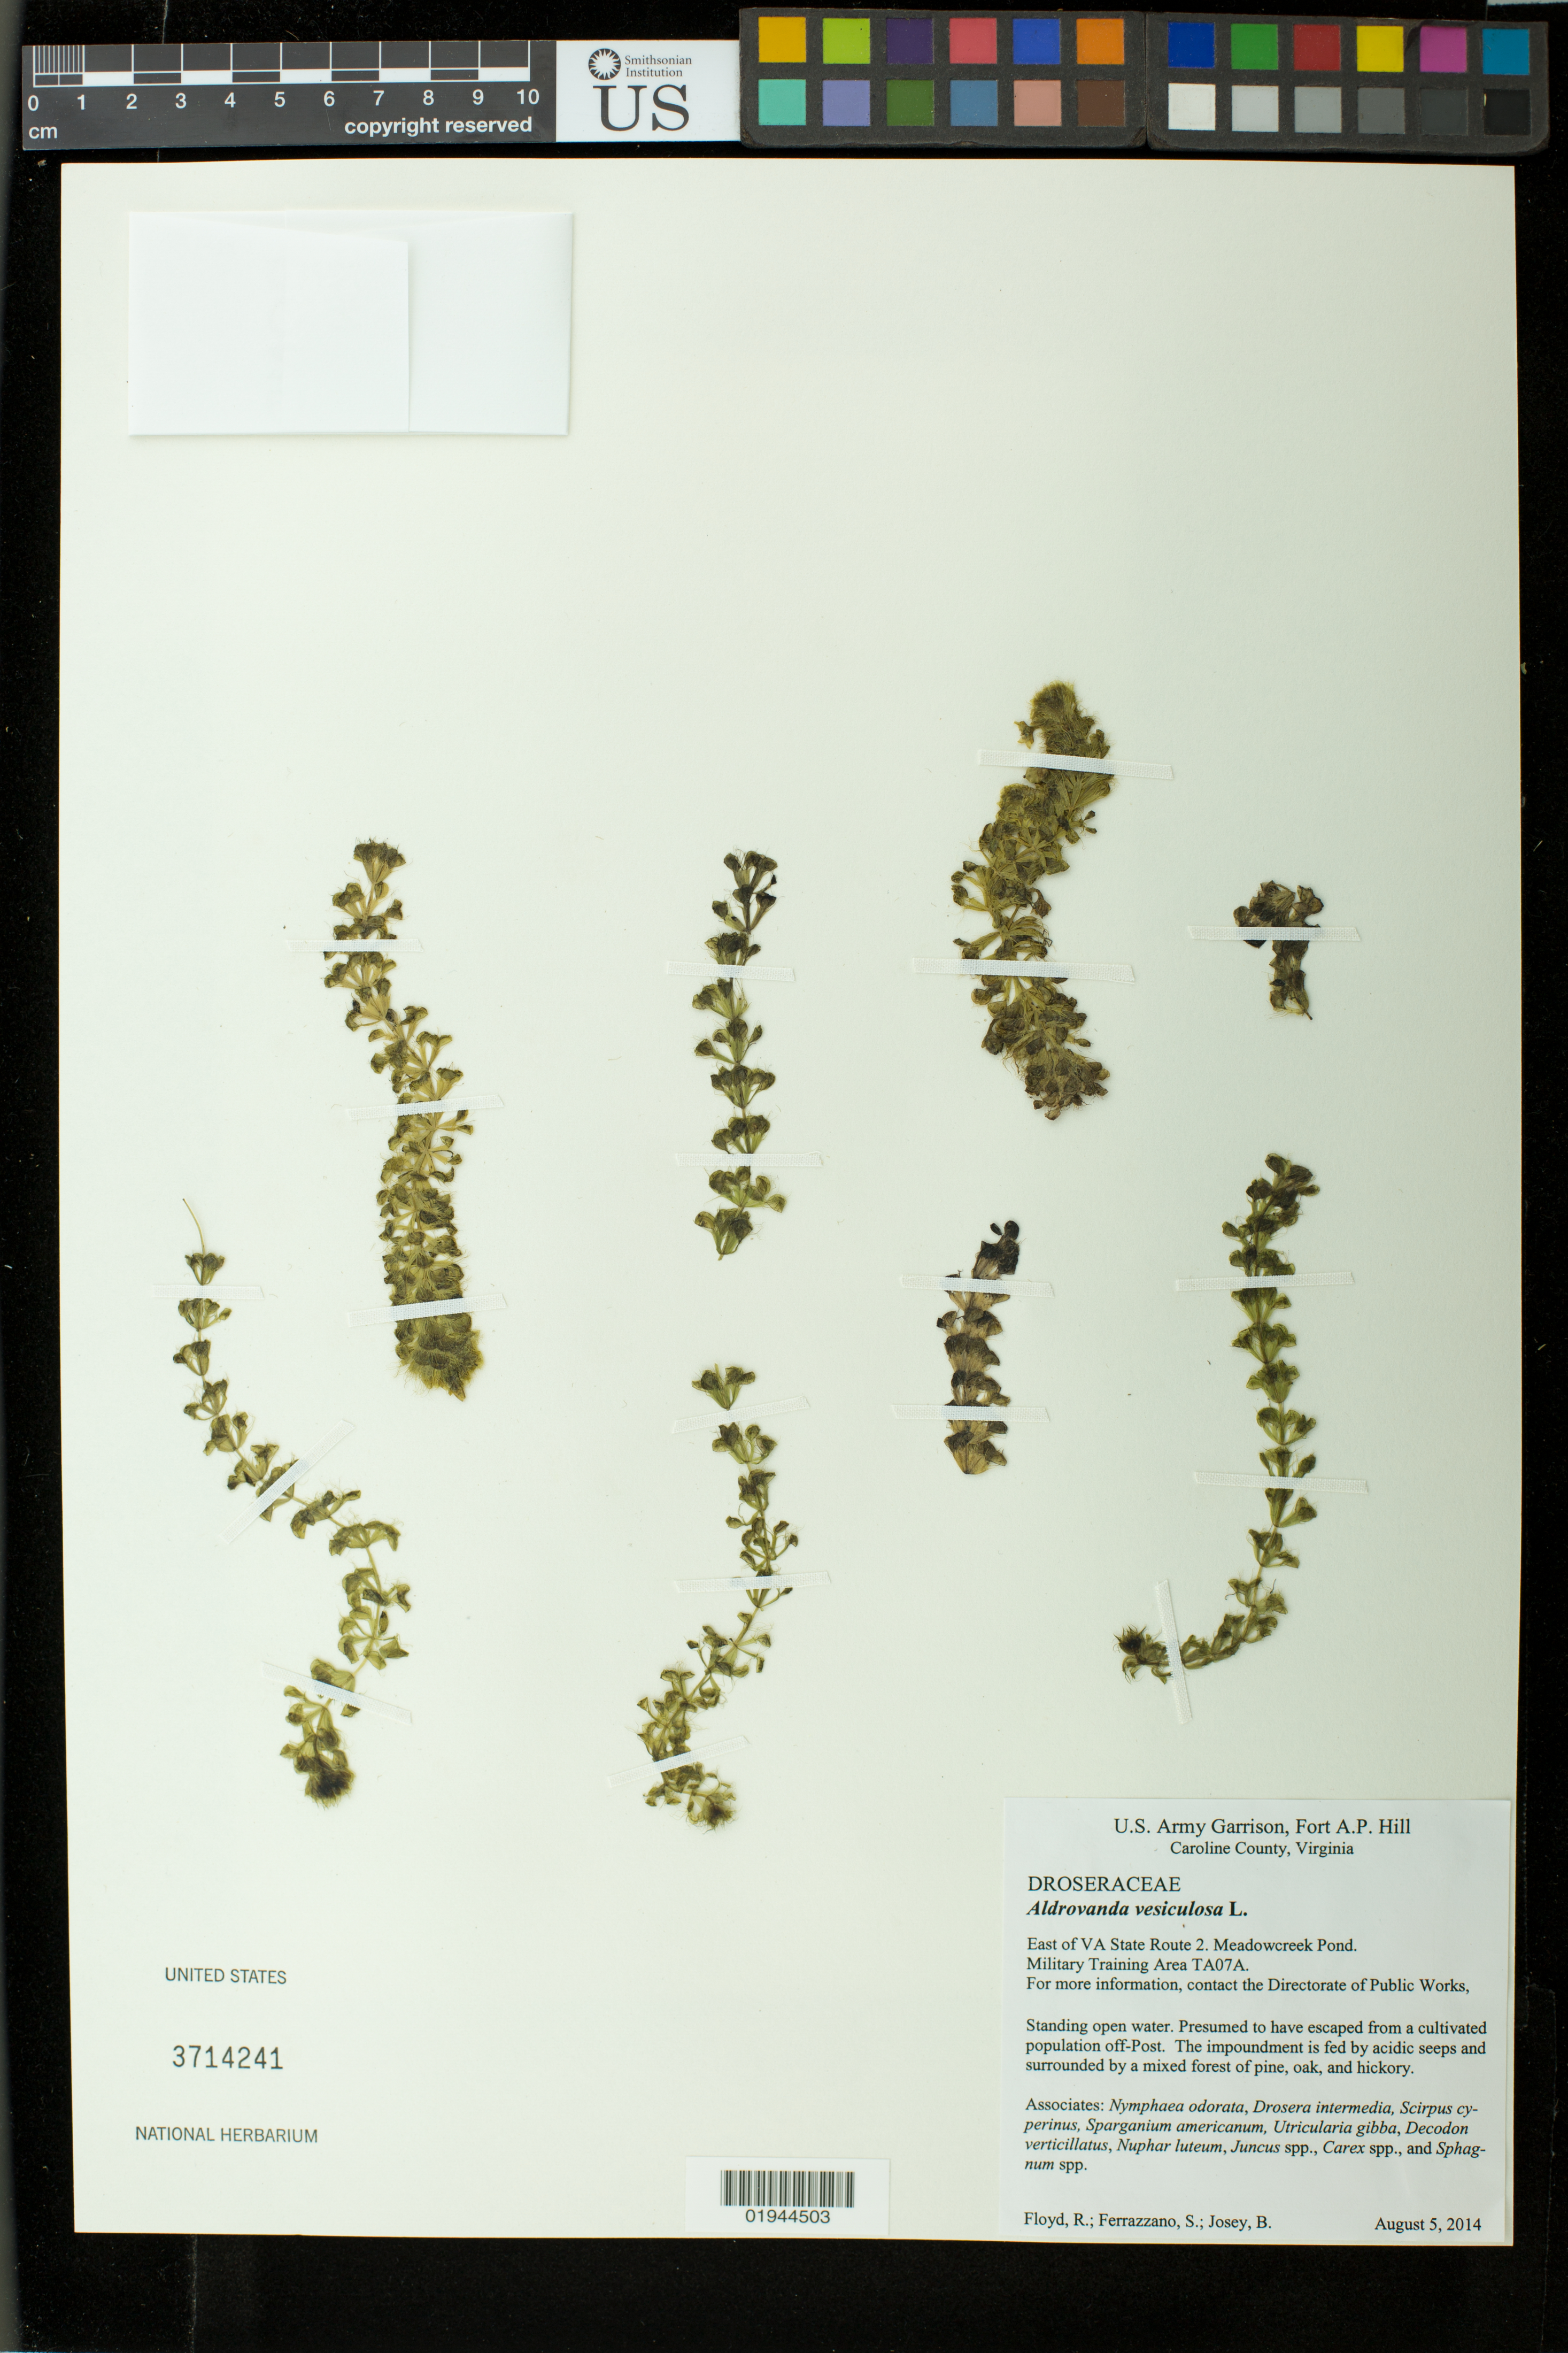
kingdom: Plantae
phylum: Tracheophyta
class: Magnoliopsida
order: Caryophyllales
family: Droseraceae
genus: Aldrovanda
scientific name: Aldrovanda vesiculosa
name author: L.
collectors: R. Floyd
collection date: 2014-08-05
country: United States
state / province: Virginia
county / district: Caroline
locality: East of VA State Route 2. Meadowcreek Pond. Military Training Area TA07A.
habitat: standing open water, the impoundment is fed by acidic seeps and surrounded by a mixed forest of pine, oak, and hickory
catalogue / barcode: US 3714241